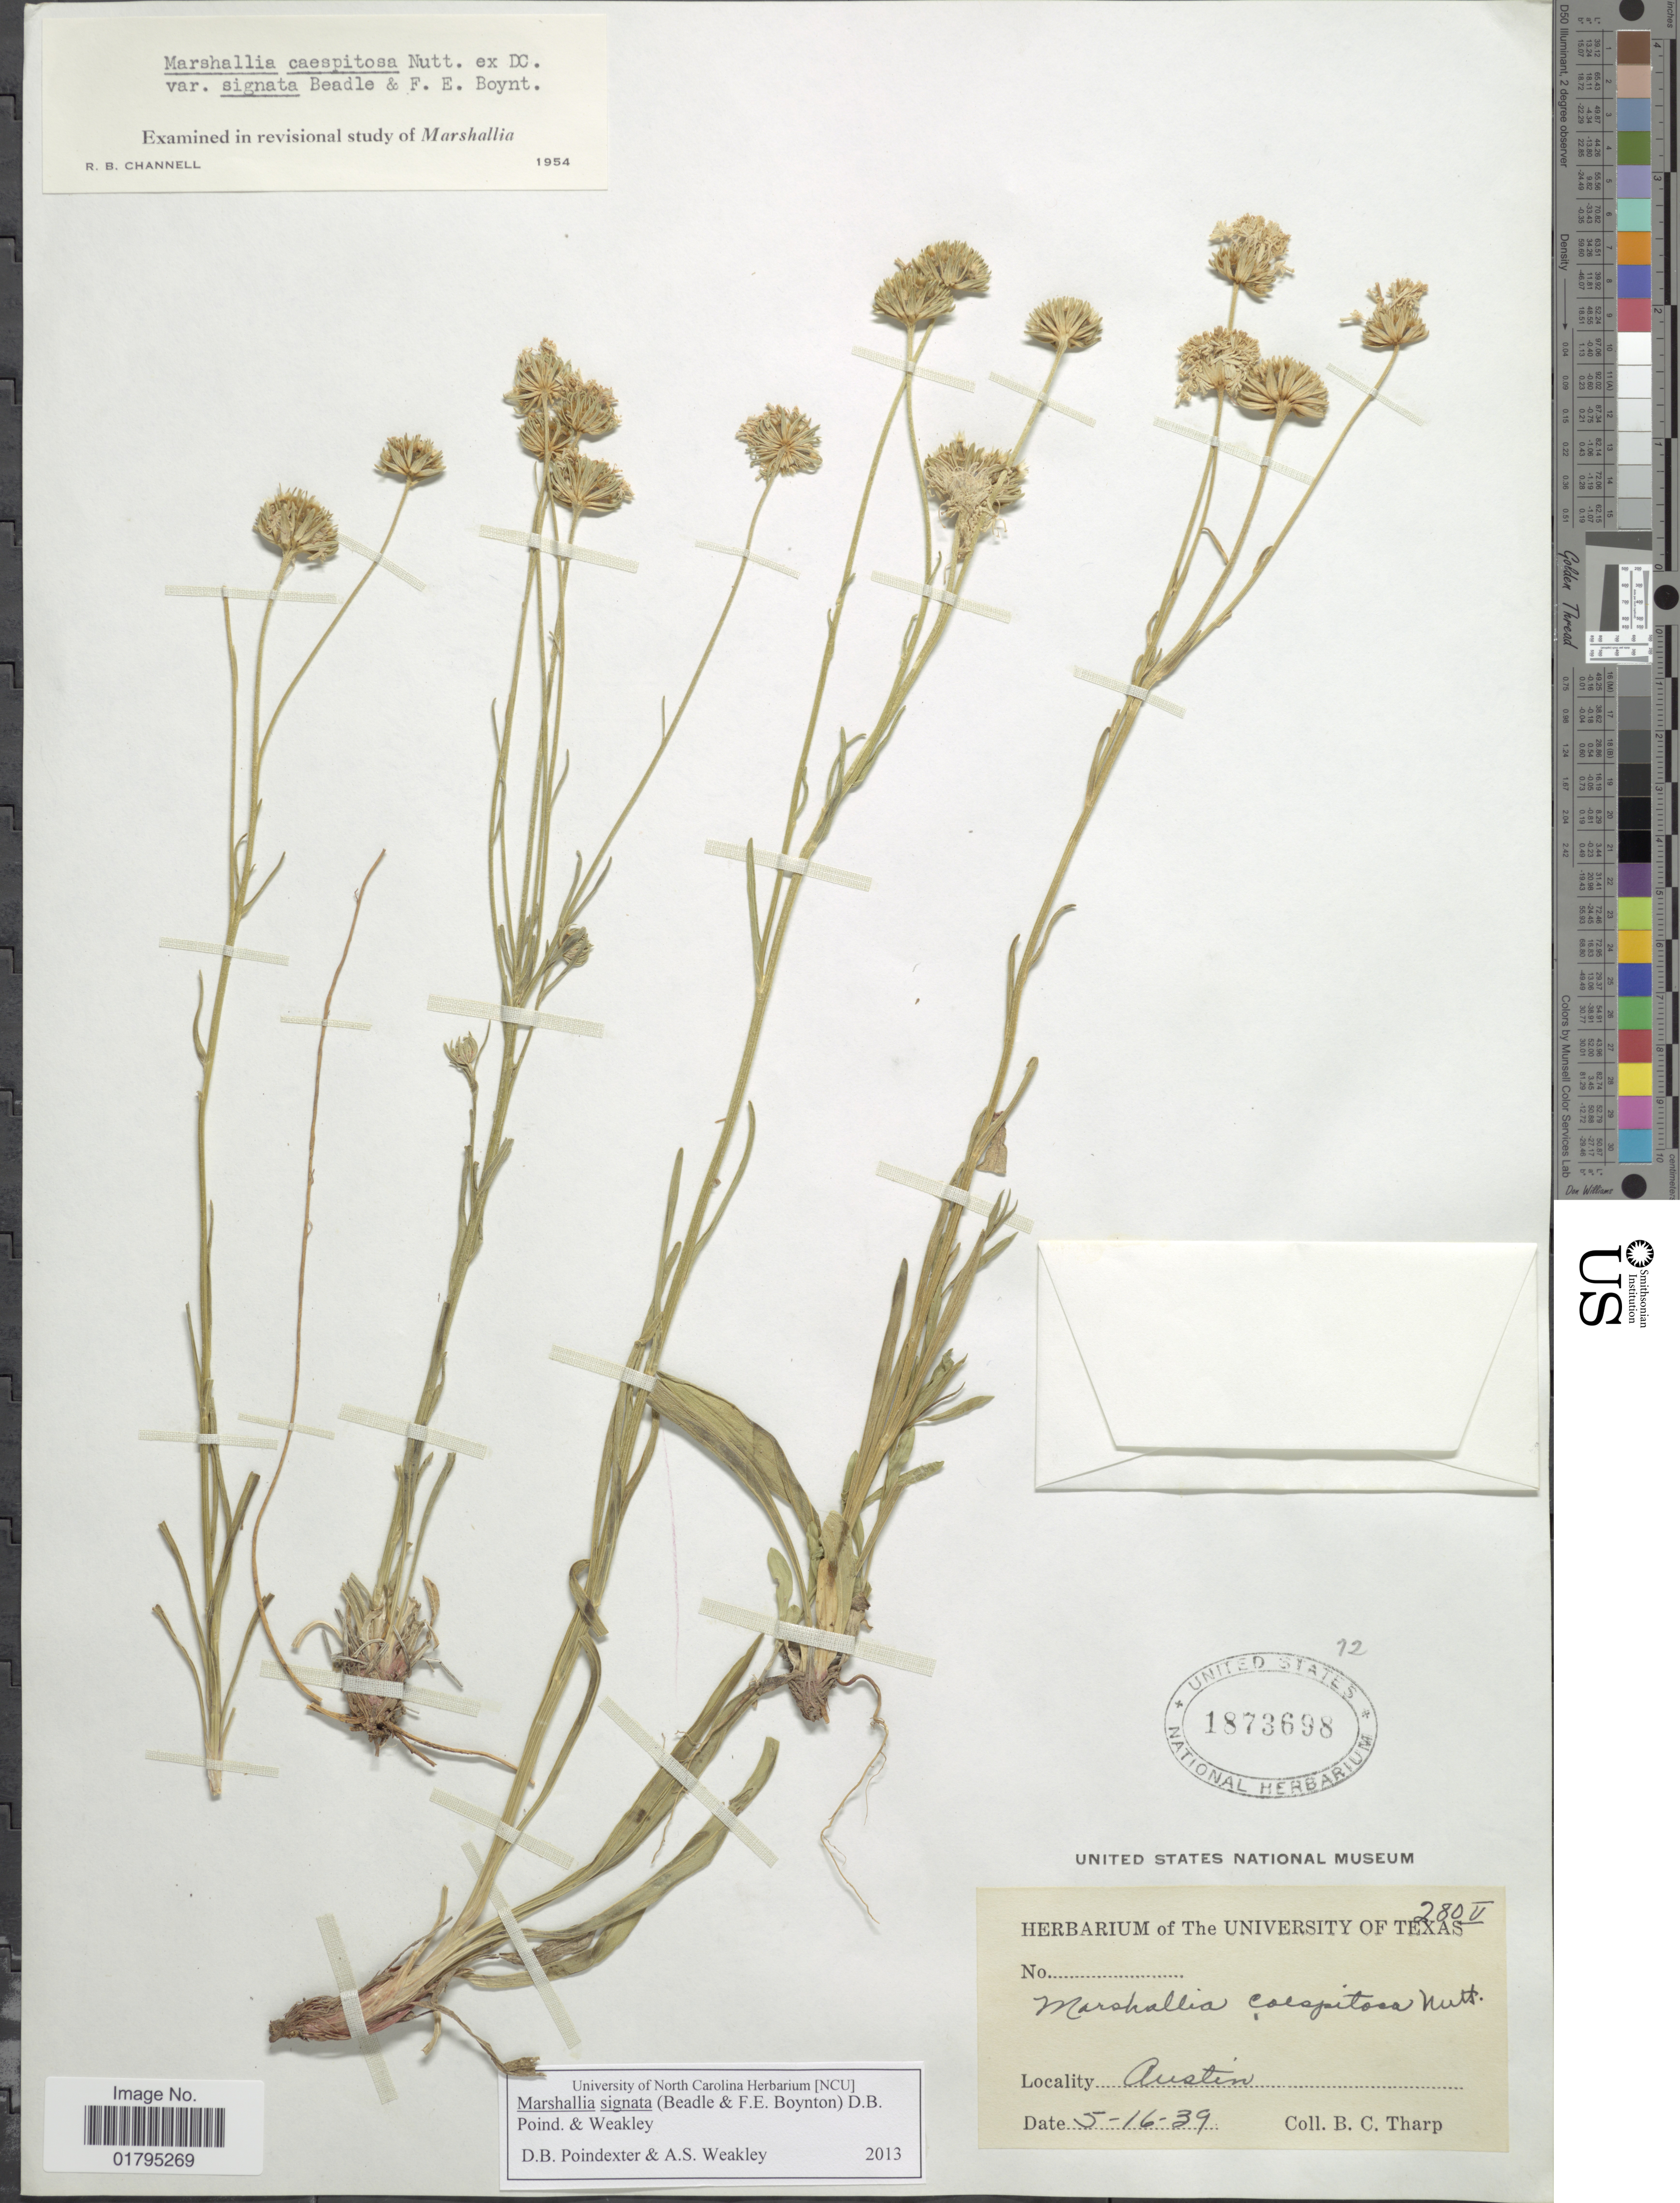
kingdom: Plantae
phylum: Tracheophyta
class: Magnoliopsida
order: Asterales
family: Asteraceae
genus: Marshallia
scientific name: Marshallia caespitosa var. signata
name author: Beadle & F.E. Boynton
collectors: B. C. Tharp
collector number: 280V*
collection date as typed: Transcribed d/m/y: 16/5/39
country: United States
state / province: Texas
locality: Austin.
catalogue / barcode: US 1873698